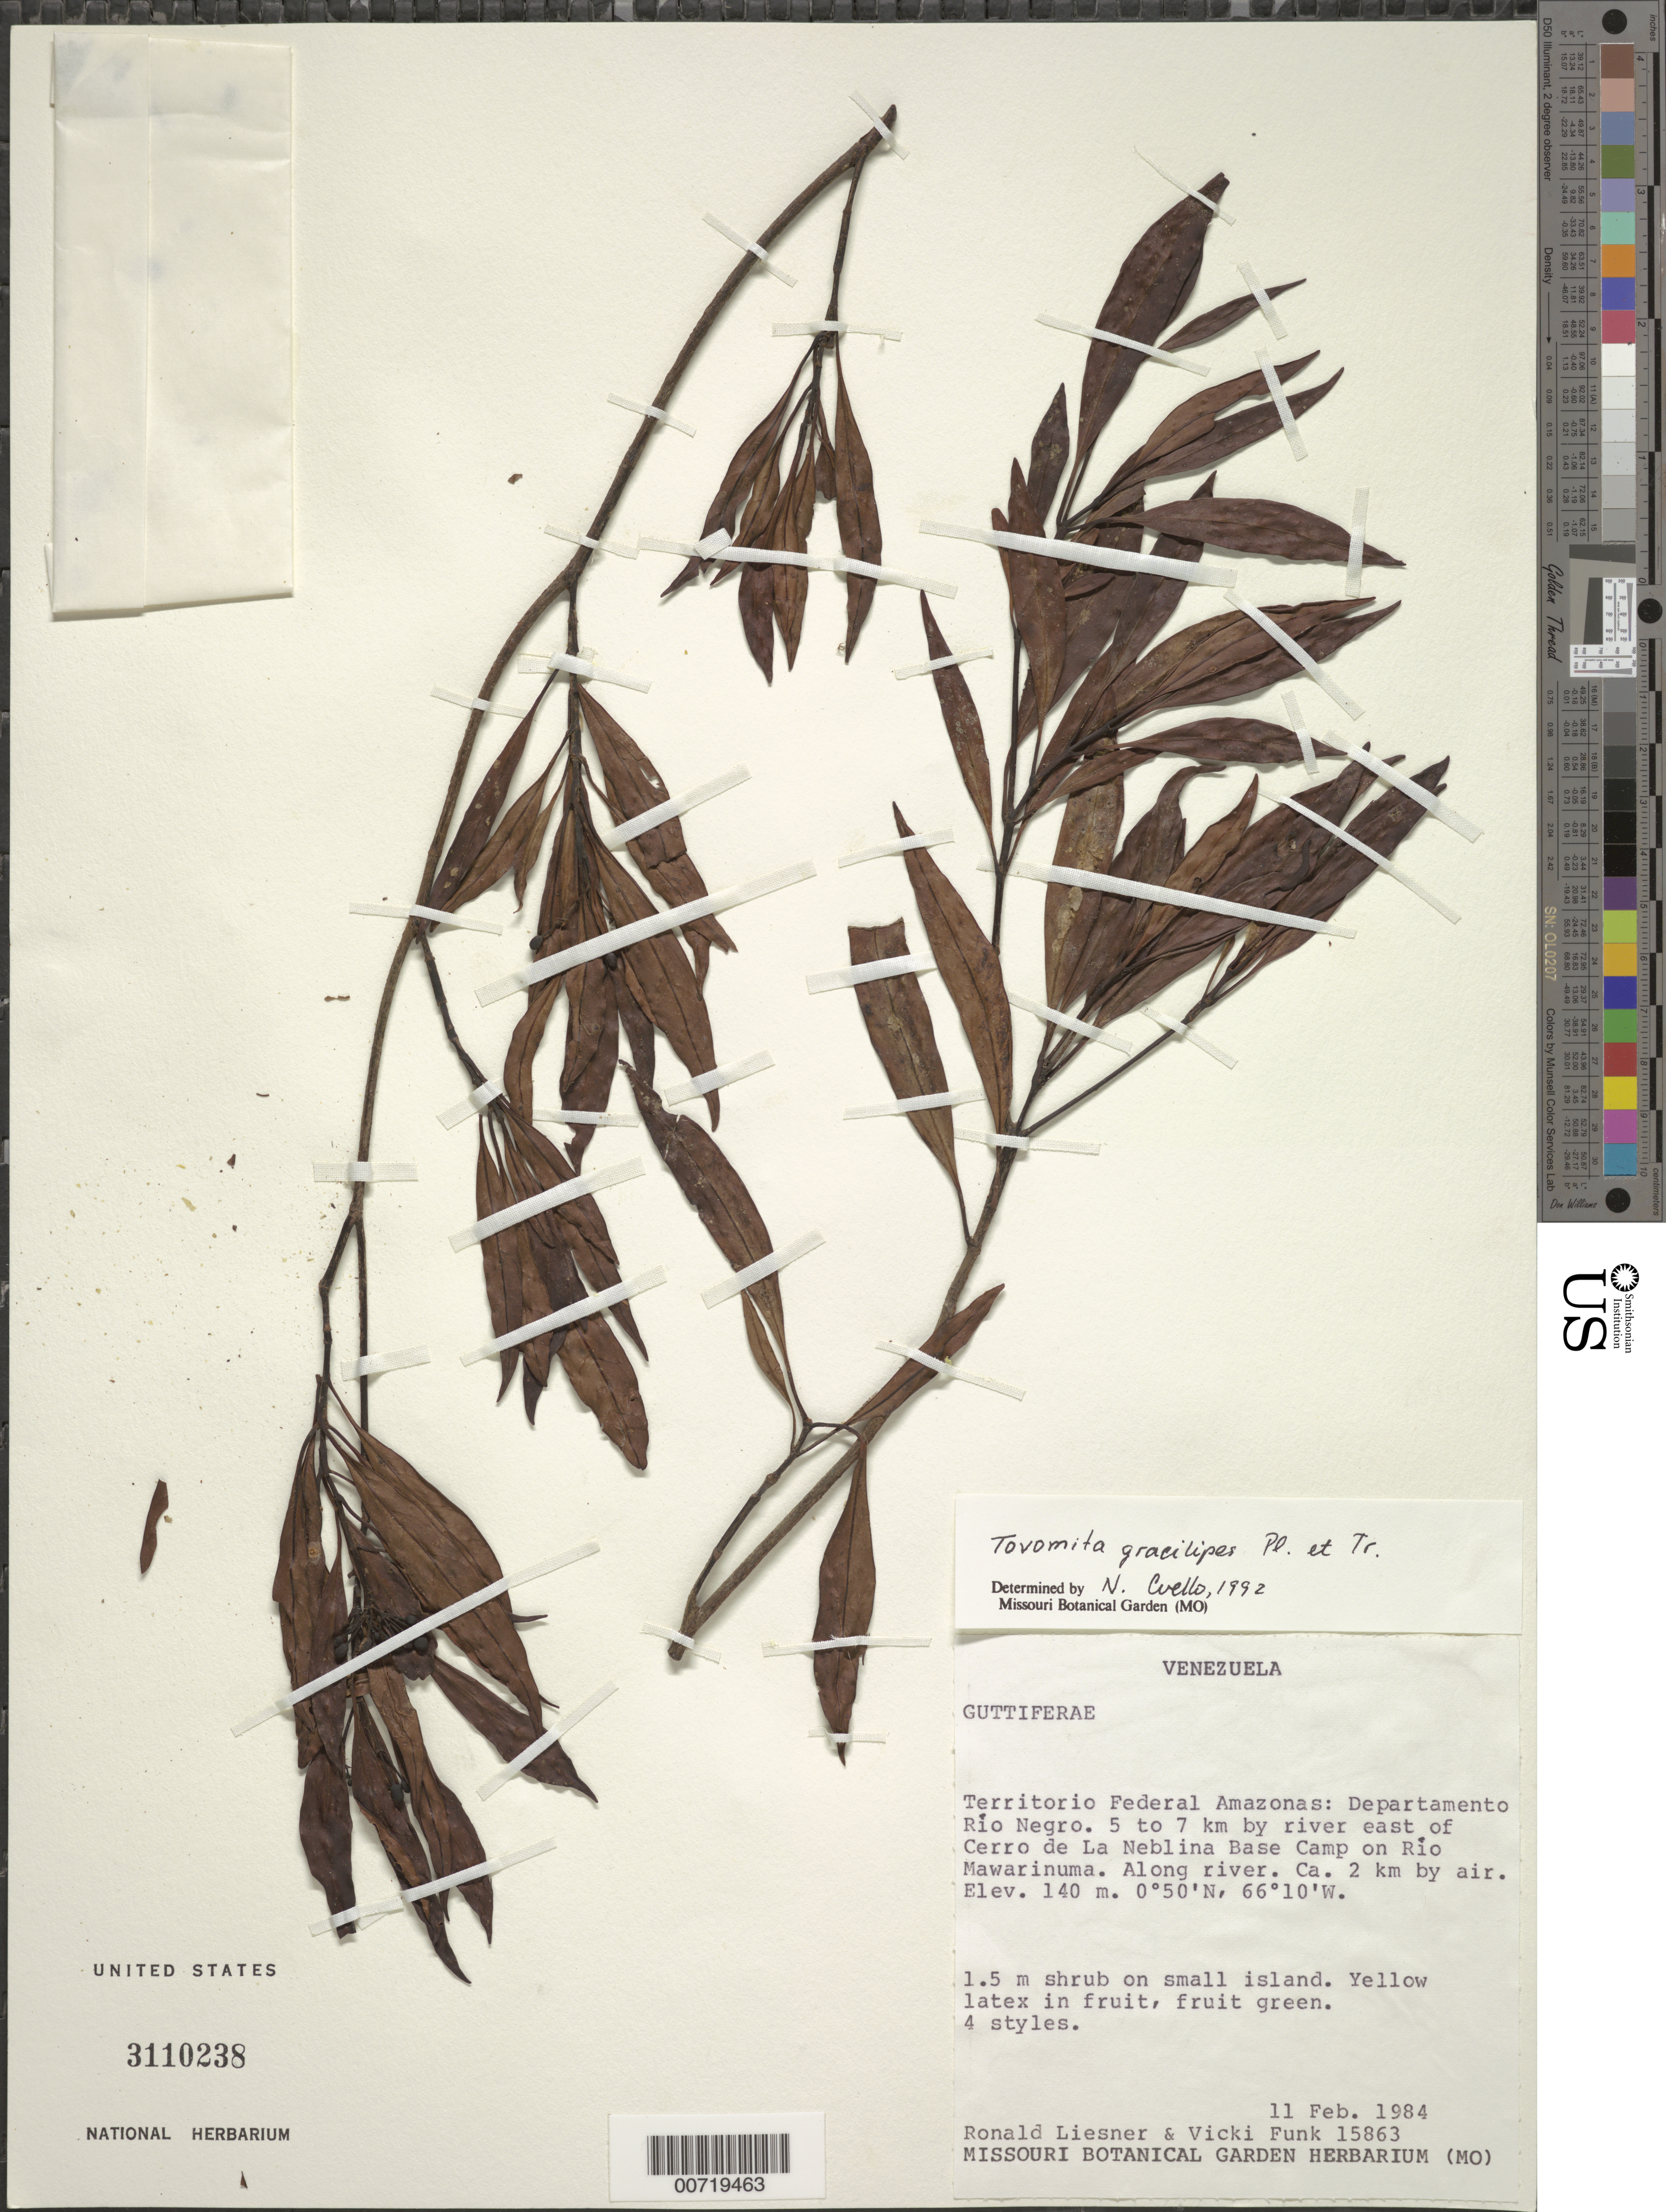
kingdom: Plantae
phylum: Tracheophyta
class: Magnoliopsida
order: Malpighiales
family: Clusiaceae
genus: Tovomita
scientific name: Tovomita gracilipes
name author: Planch. & Triana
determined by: Cuello, Nidia L.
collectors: R. L. Liesner & V. Funk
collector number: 15863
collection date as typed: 11-Feb-84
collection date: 1984-02-11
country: Venezuela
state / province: Amazonas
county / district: Río Negro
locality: Río Mawarinuma, 5-7 km E by river of Cerro de La Neblina Base Camp; ca. 2 km by air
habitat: Along river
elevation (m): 140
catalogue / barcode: US 3110238